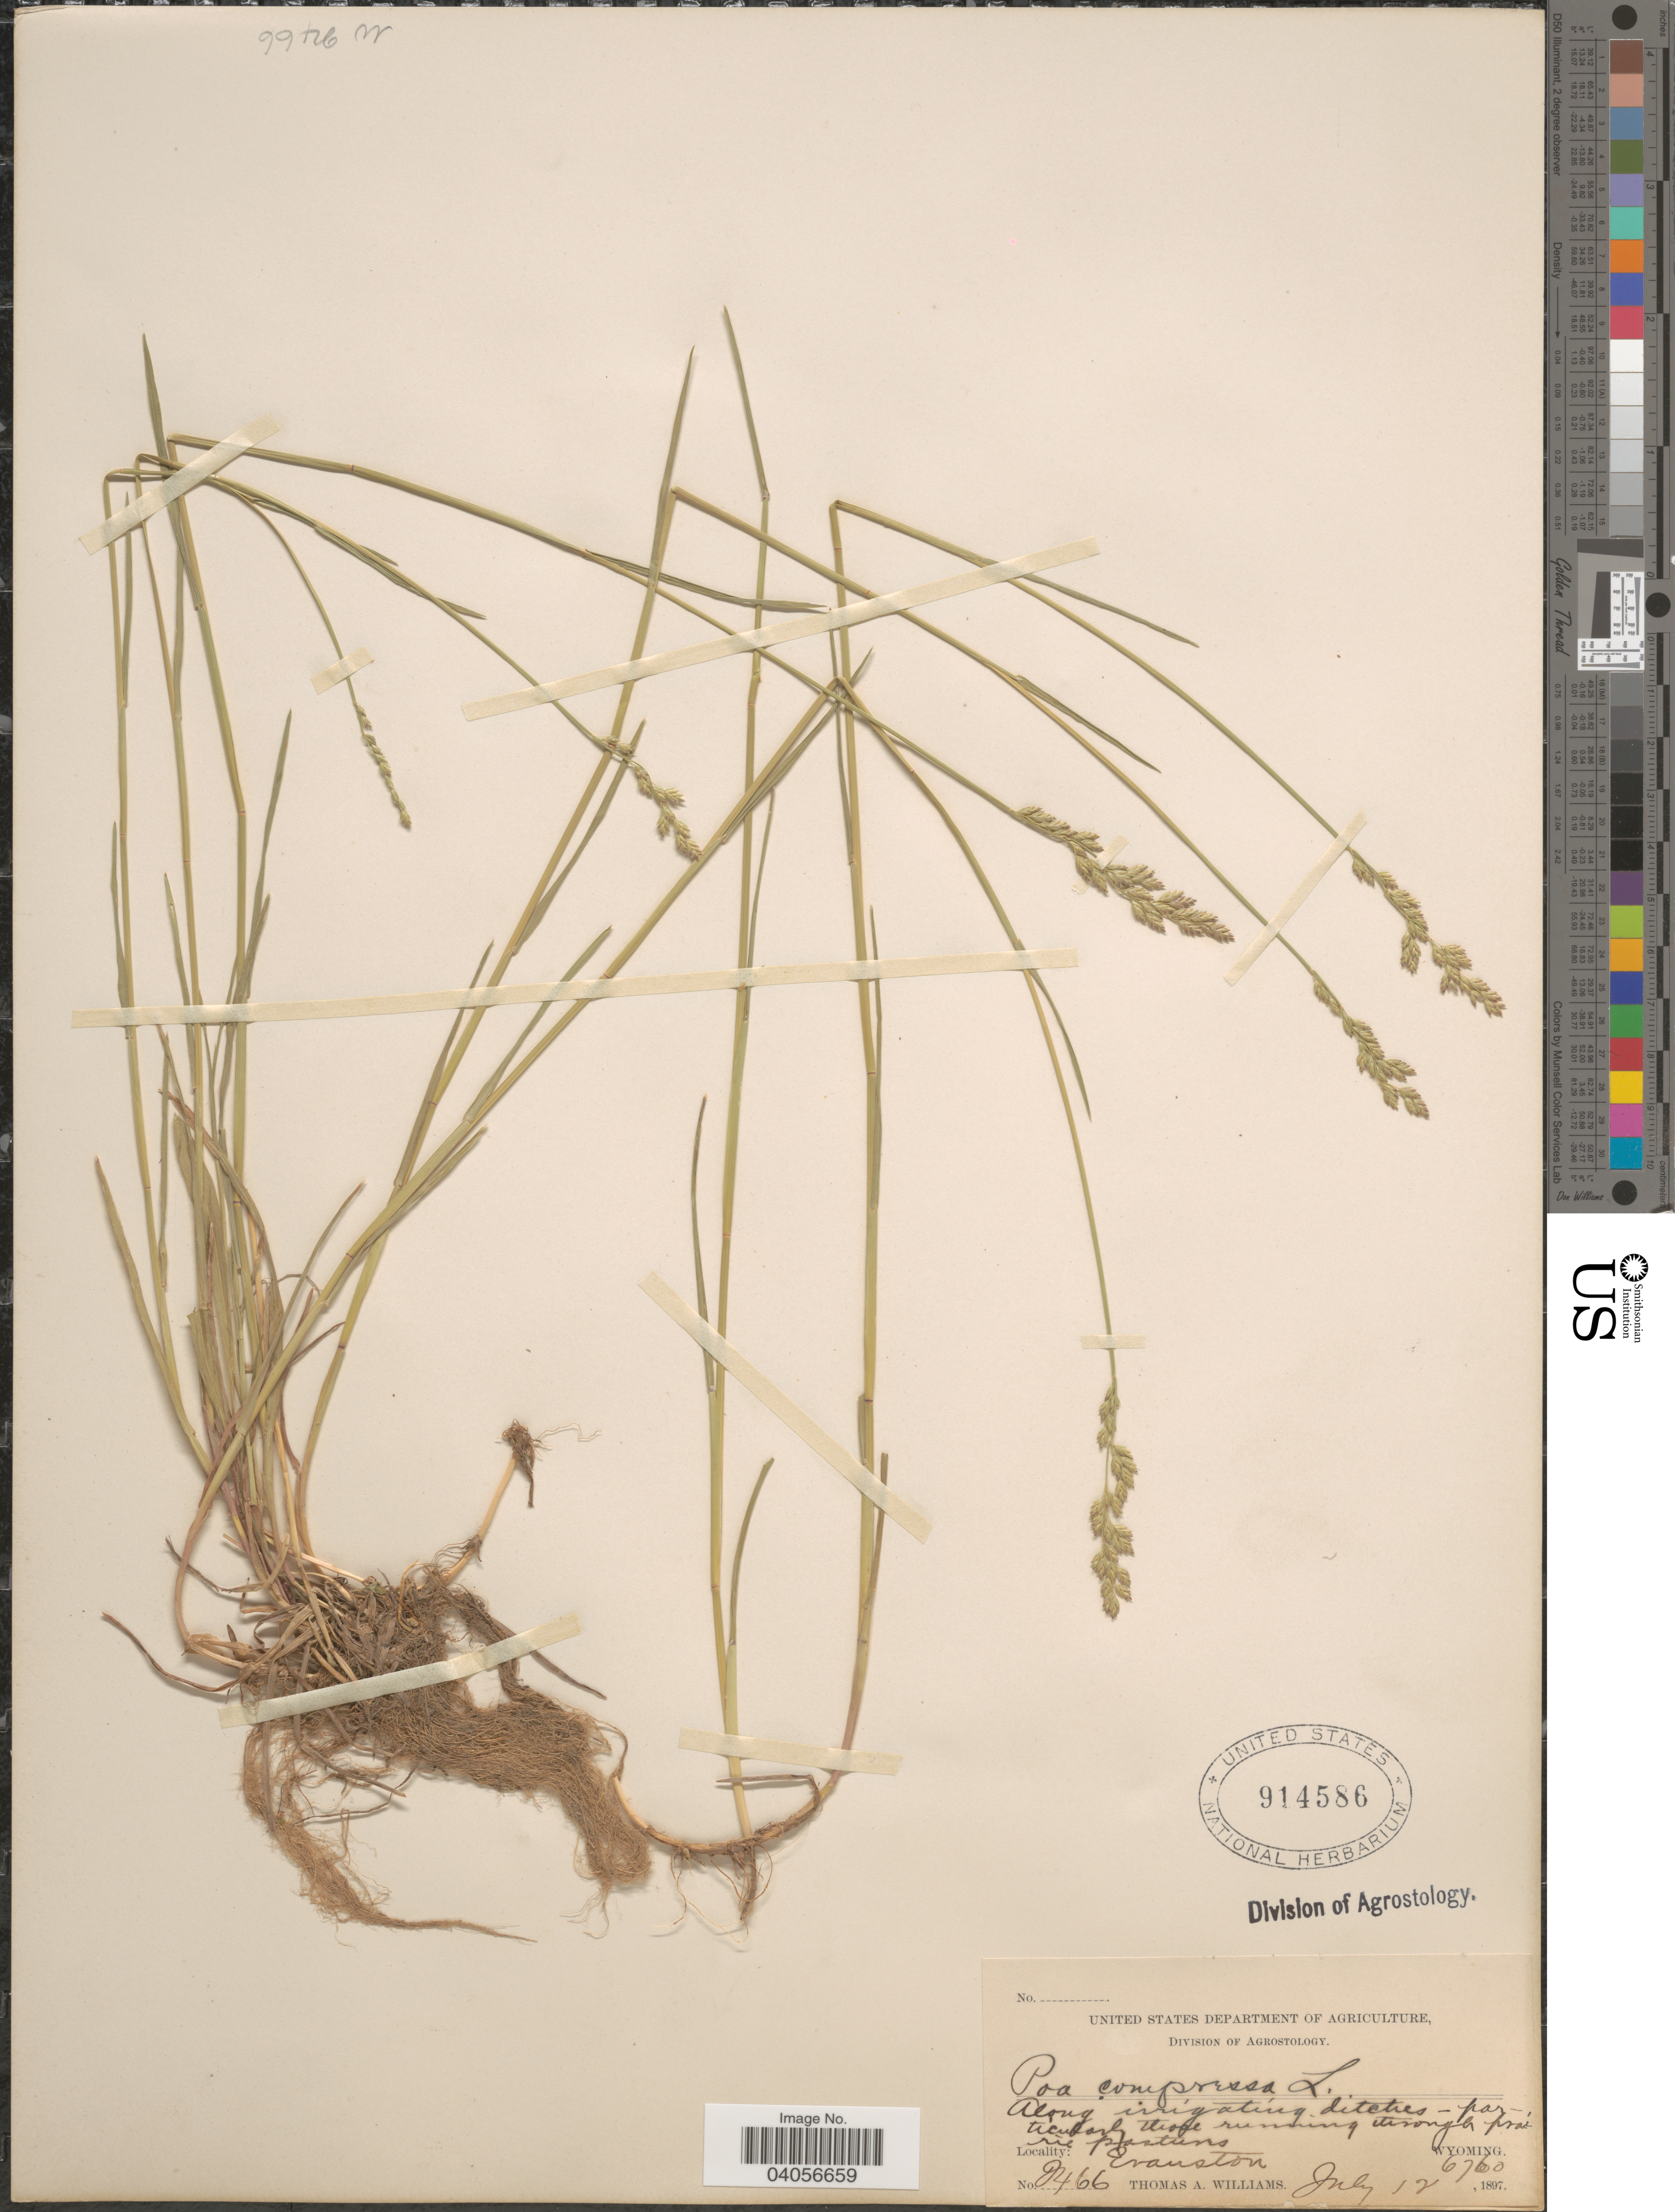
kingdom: Plantae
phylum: Tracheophyta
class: Liliopsida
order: Poales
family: Poaceae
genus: Poa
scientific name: Poa compressa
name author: L.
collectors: T. A. Williams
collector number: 2466*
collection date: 1897-07-12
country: United States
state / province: Wyoming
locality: Along irrigating ditches. Evanston.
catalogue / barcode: US 914586